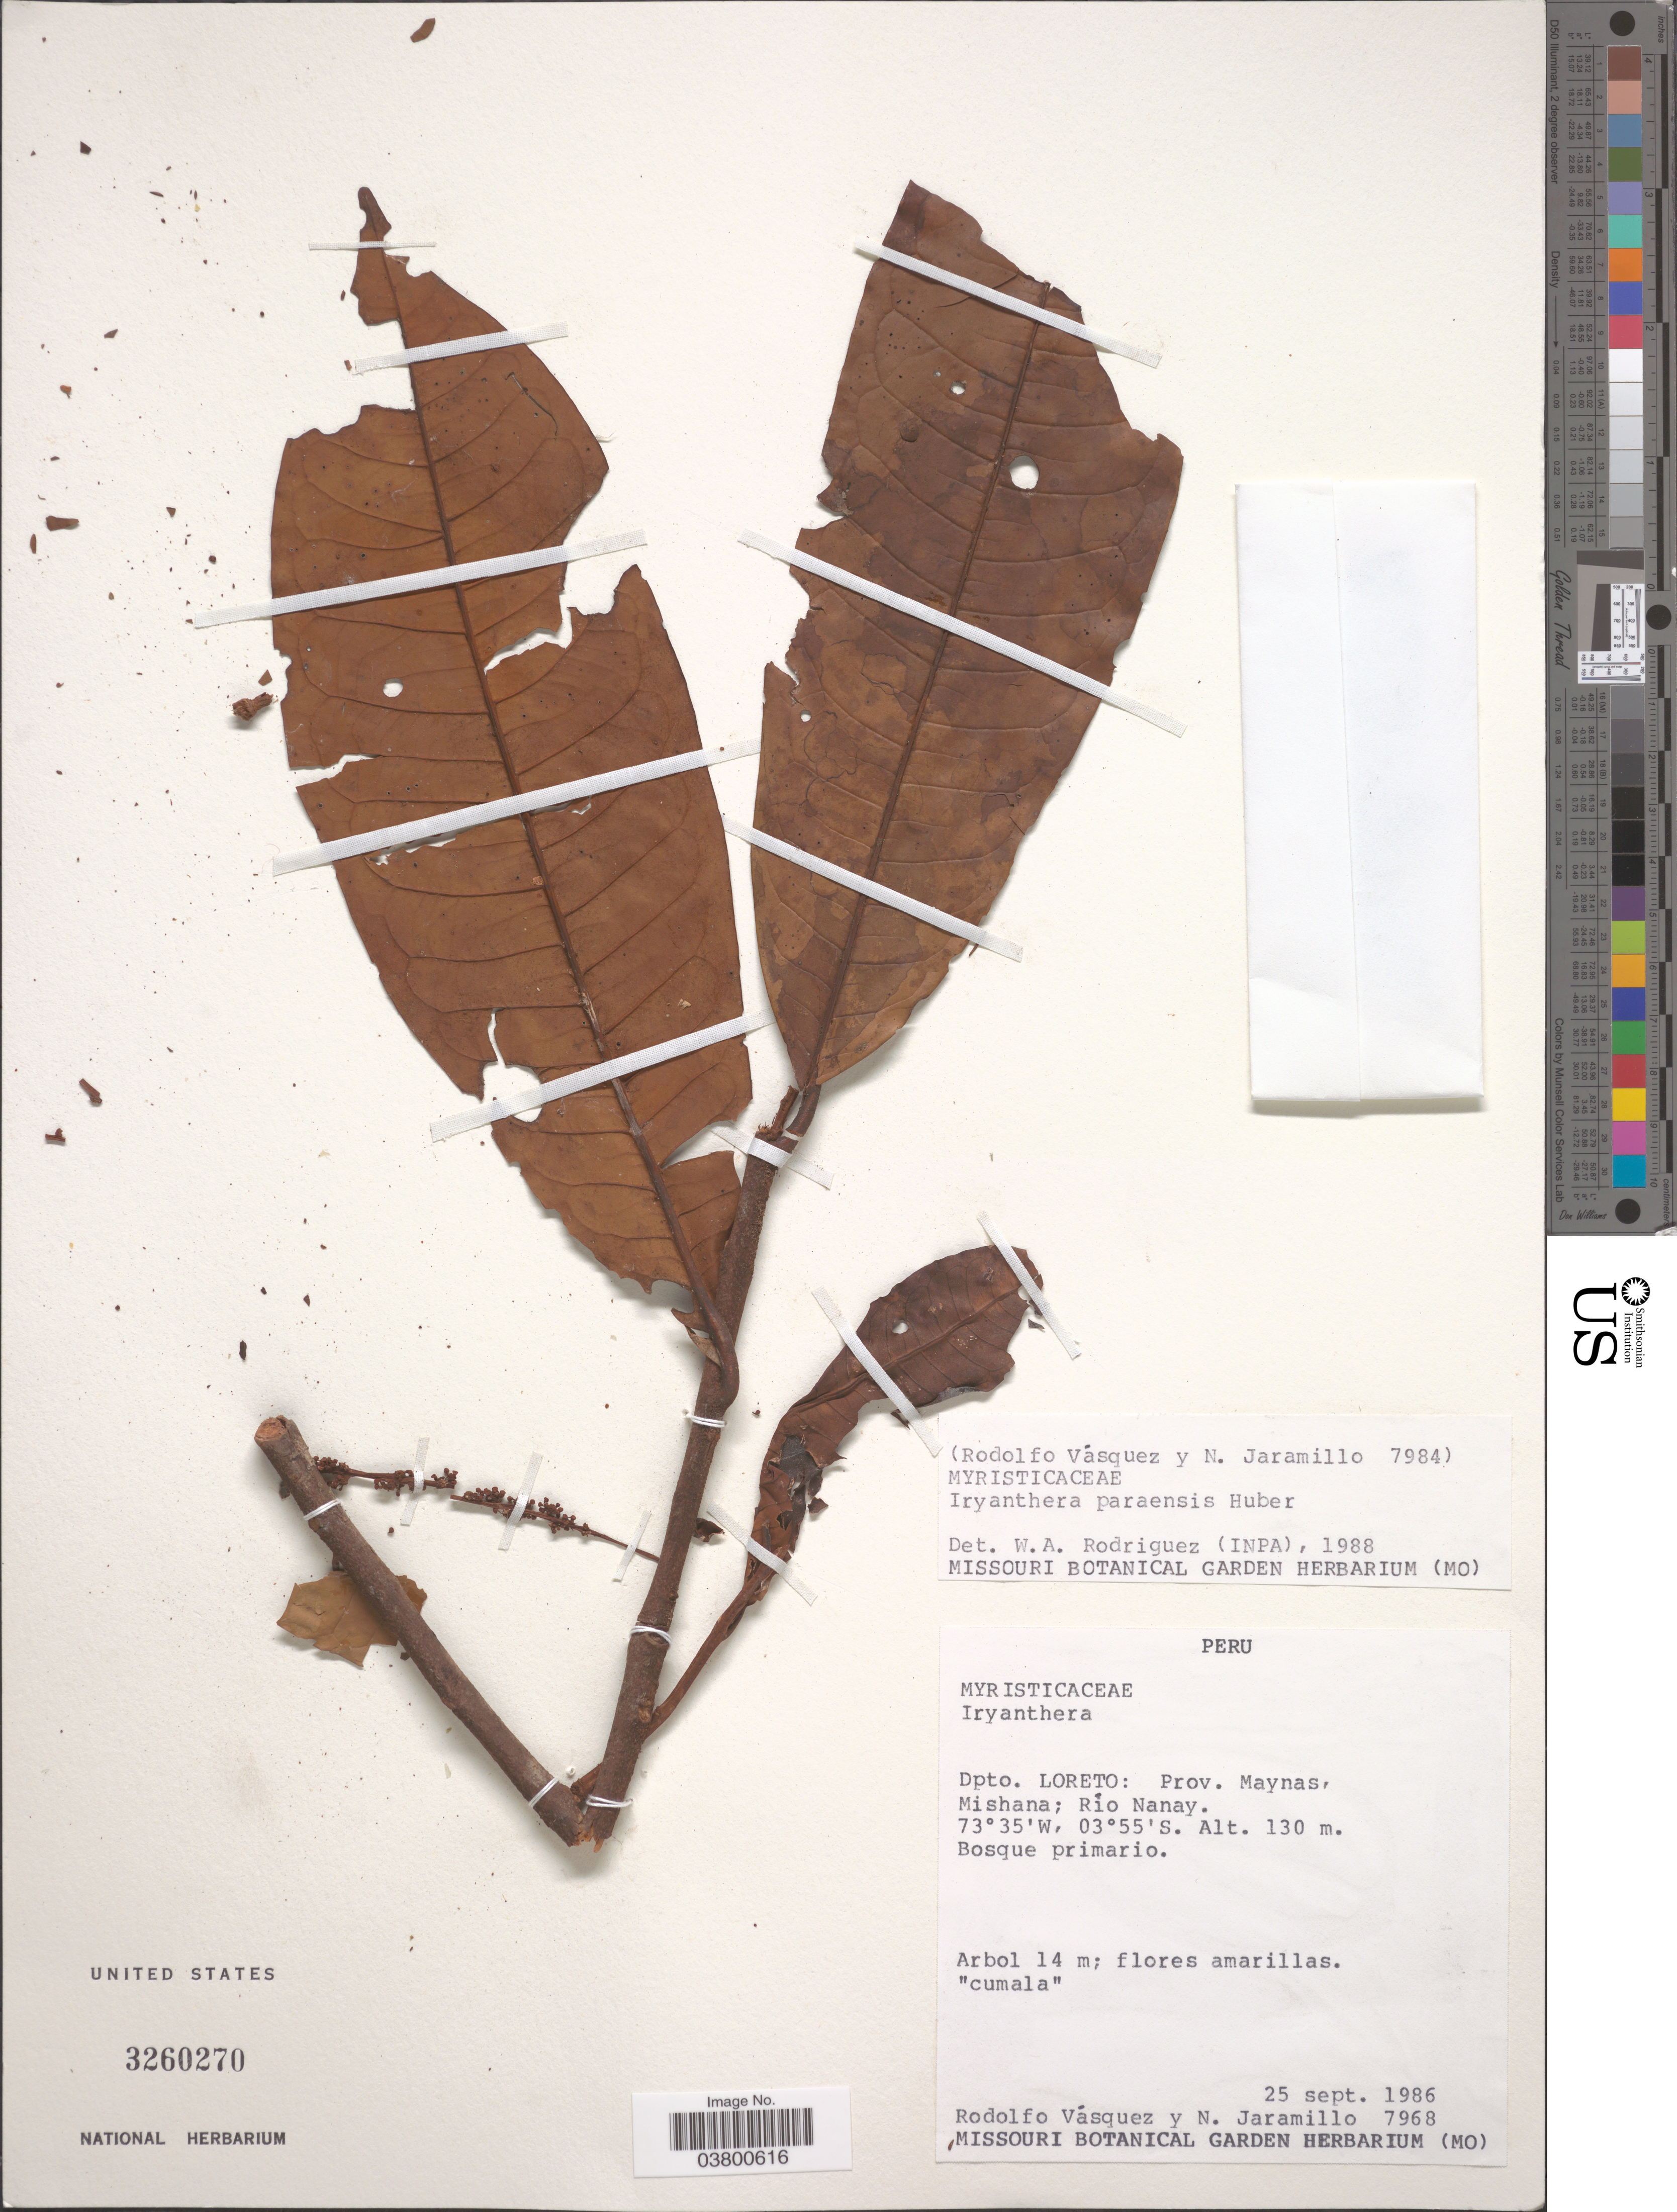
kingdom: Plantae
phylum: Tracheophyta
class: Magnoliopsida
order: Magnoliales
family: Myristicaceae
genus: Iryanthera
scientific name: Iryanthera paraensis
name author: Huber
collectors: R. Vásquez & N. Jaramillo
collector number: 7968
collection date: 1986-09-25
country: Peru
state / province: Loreto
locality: Dpto. Loreto: Prov. Maynas, Mishana; Rio Nanay.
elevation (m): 130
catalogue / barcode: US 3260270